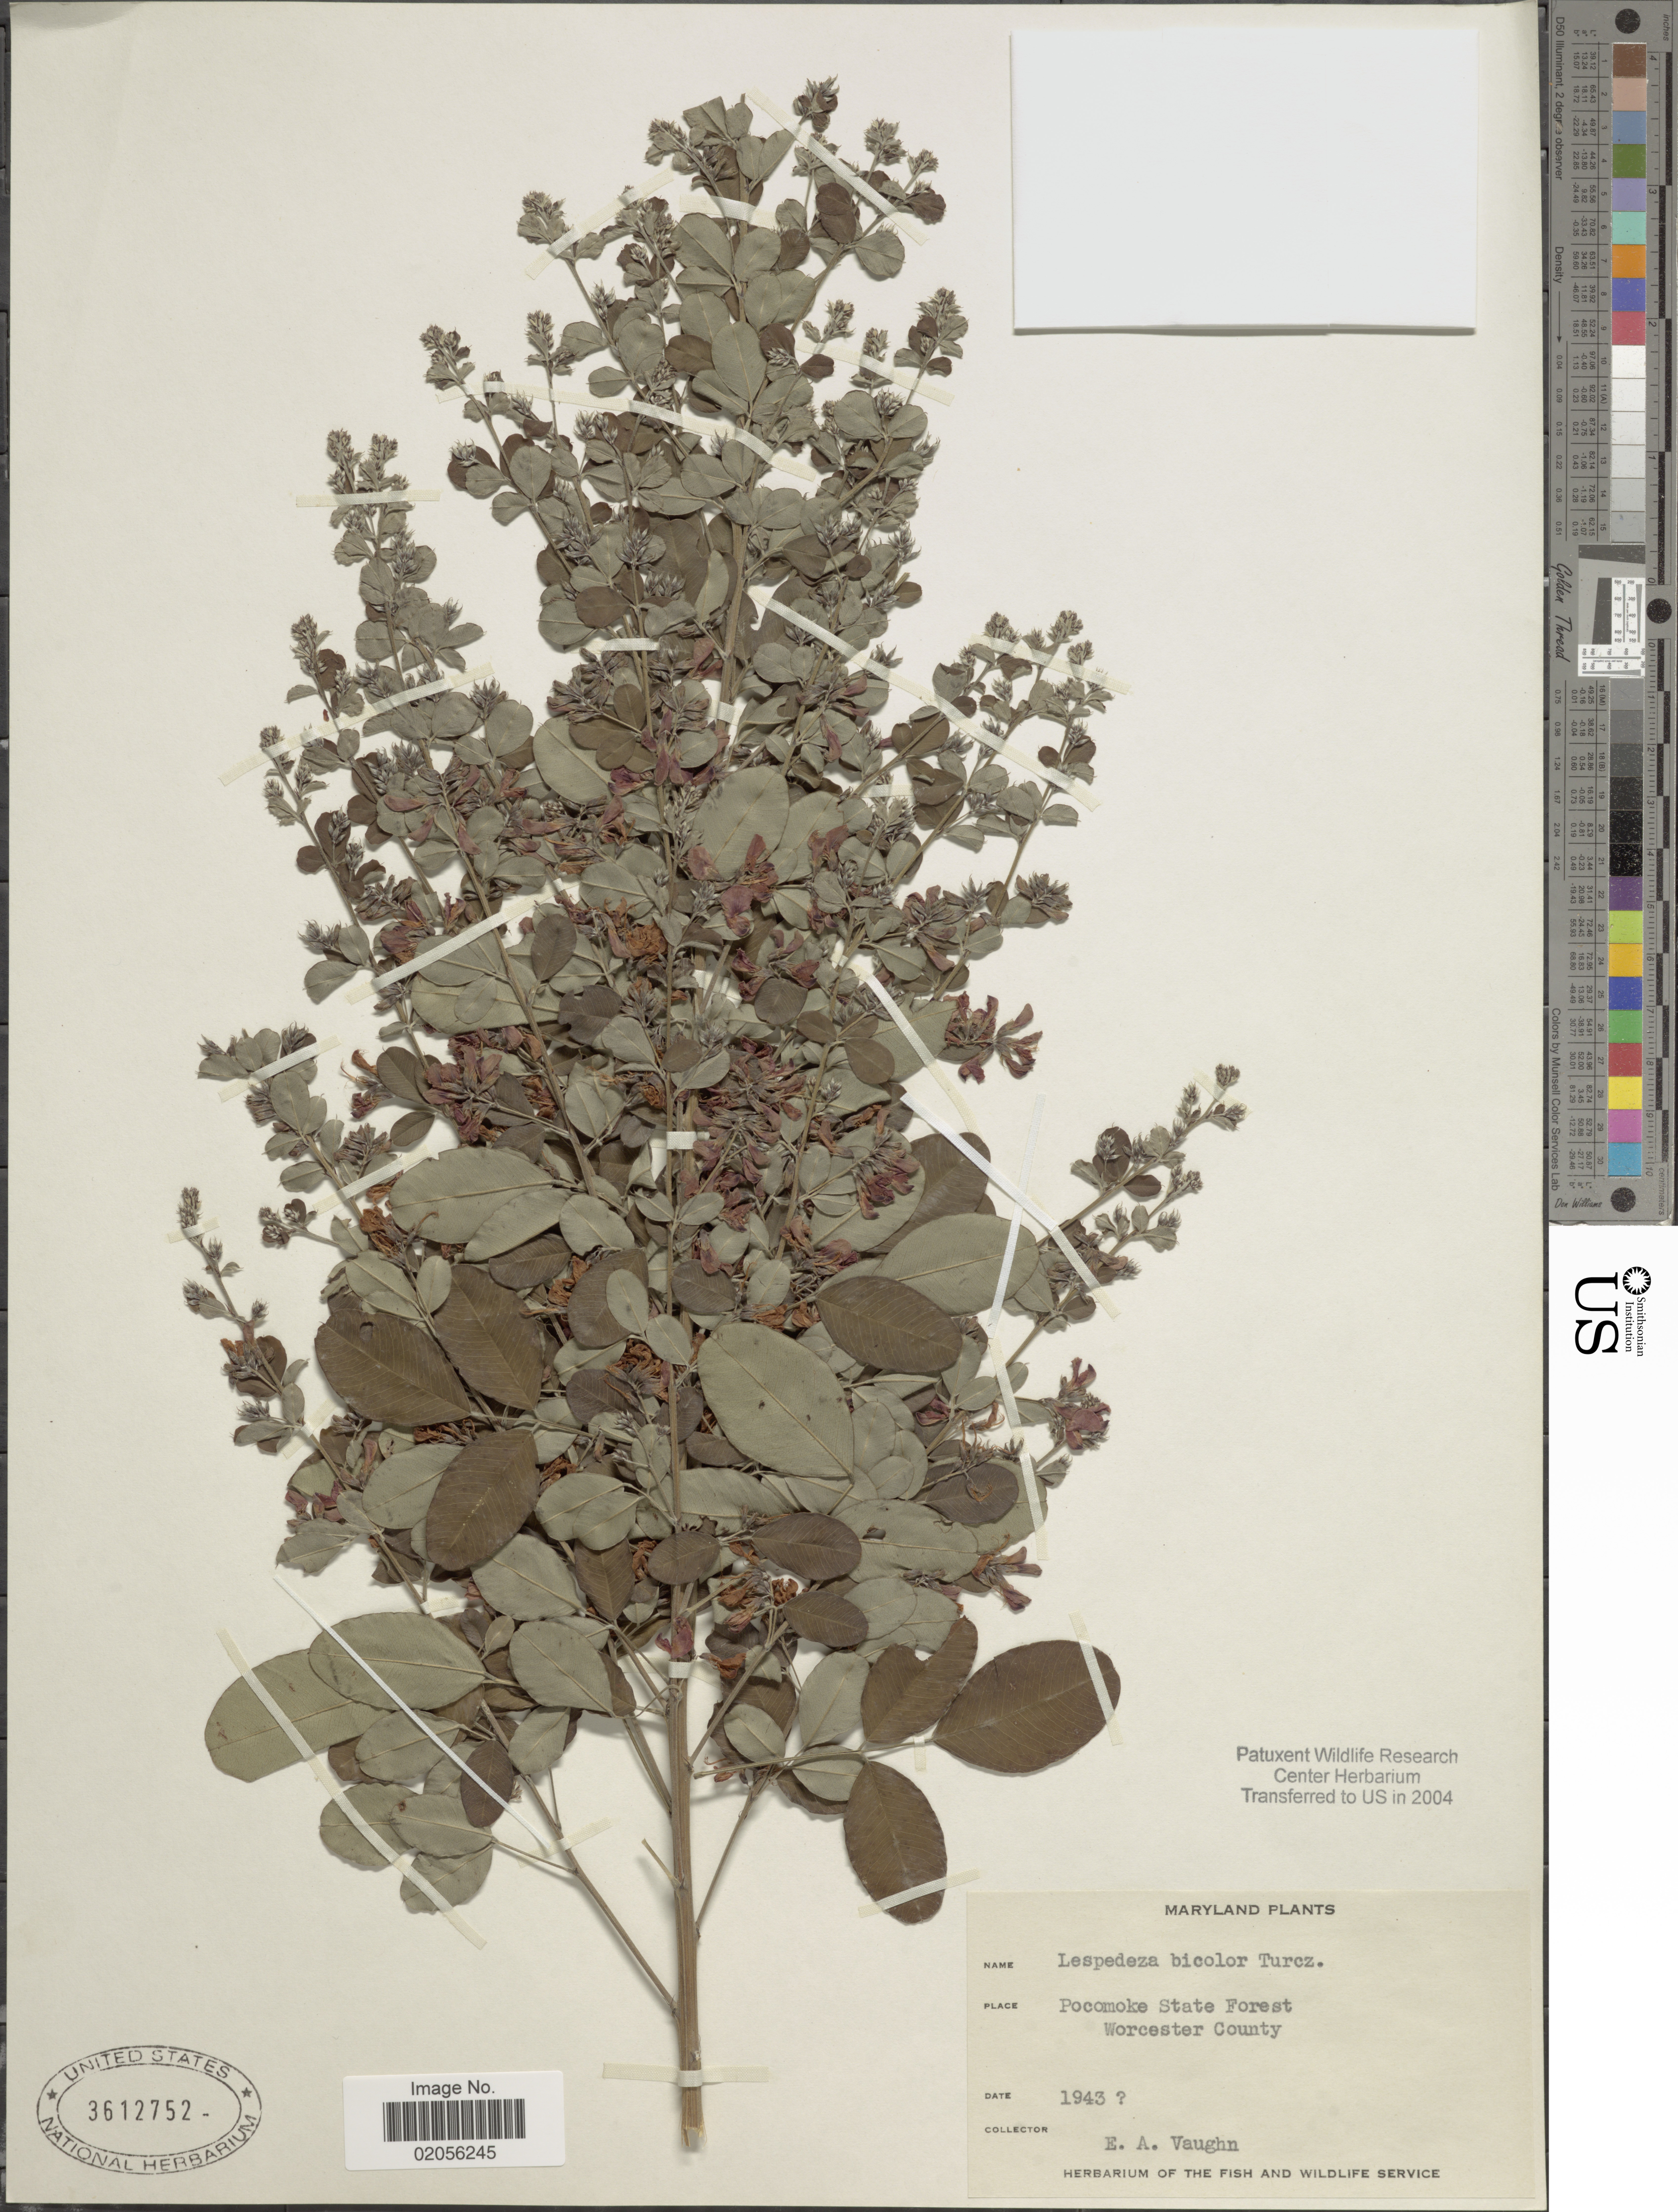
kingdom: Plantae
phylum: Tracheophyta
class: Magnoliopsida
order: Fabales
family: Fabaceae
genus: Lespedeza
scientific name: Lespedeza bicolor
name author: Turcz.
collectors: E. Vaughn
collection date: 1943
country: United States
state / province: Maryland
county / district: Worcester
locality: Pocomoke State Forest. Worcester County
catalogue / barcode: US 3612752